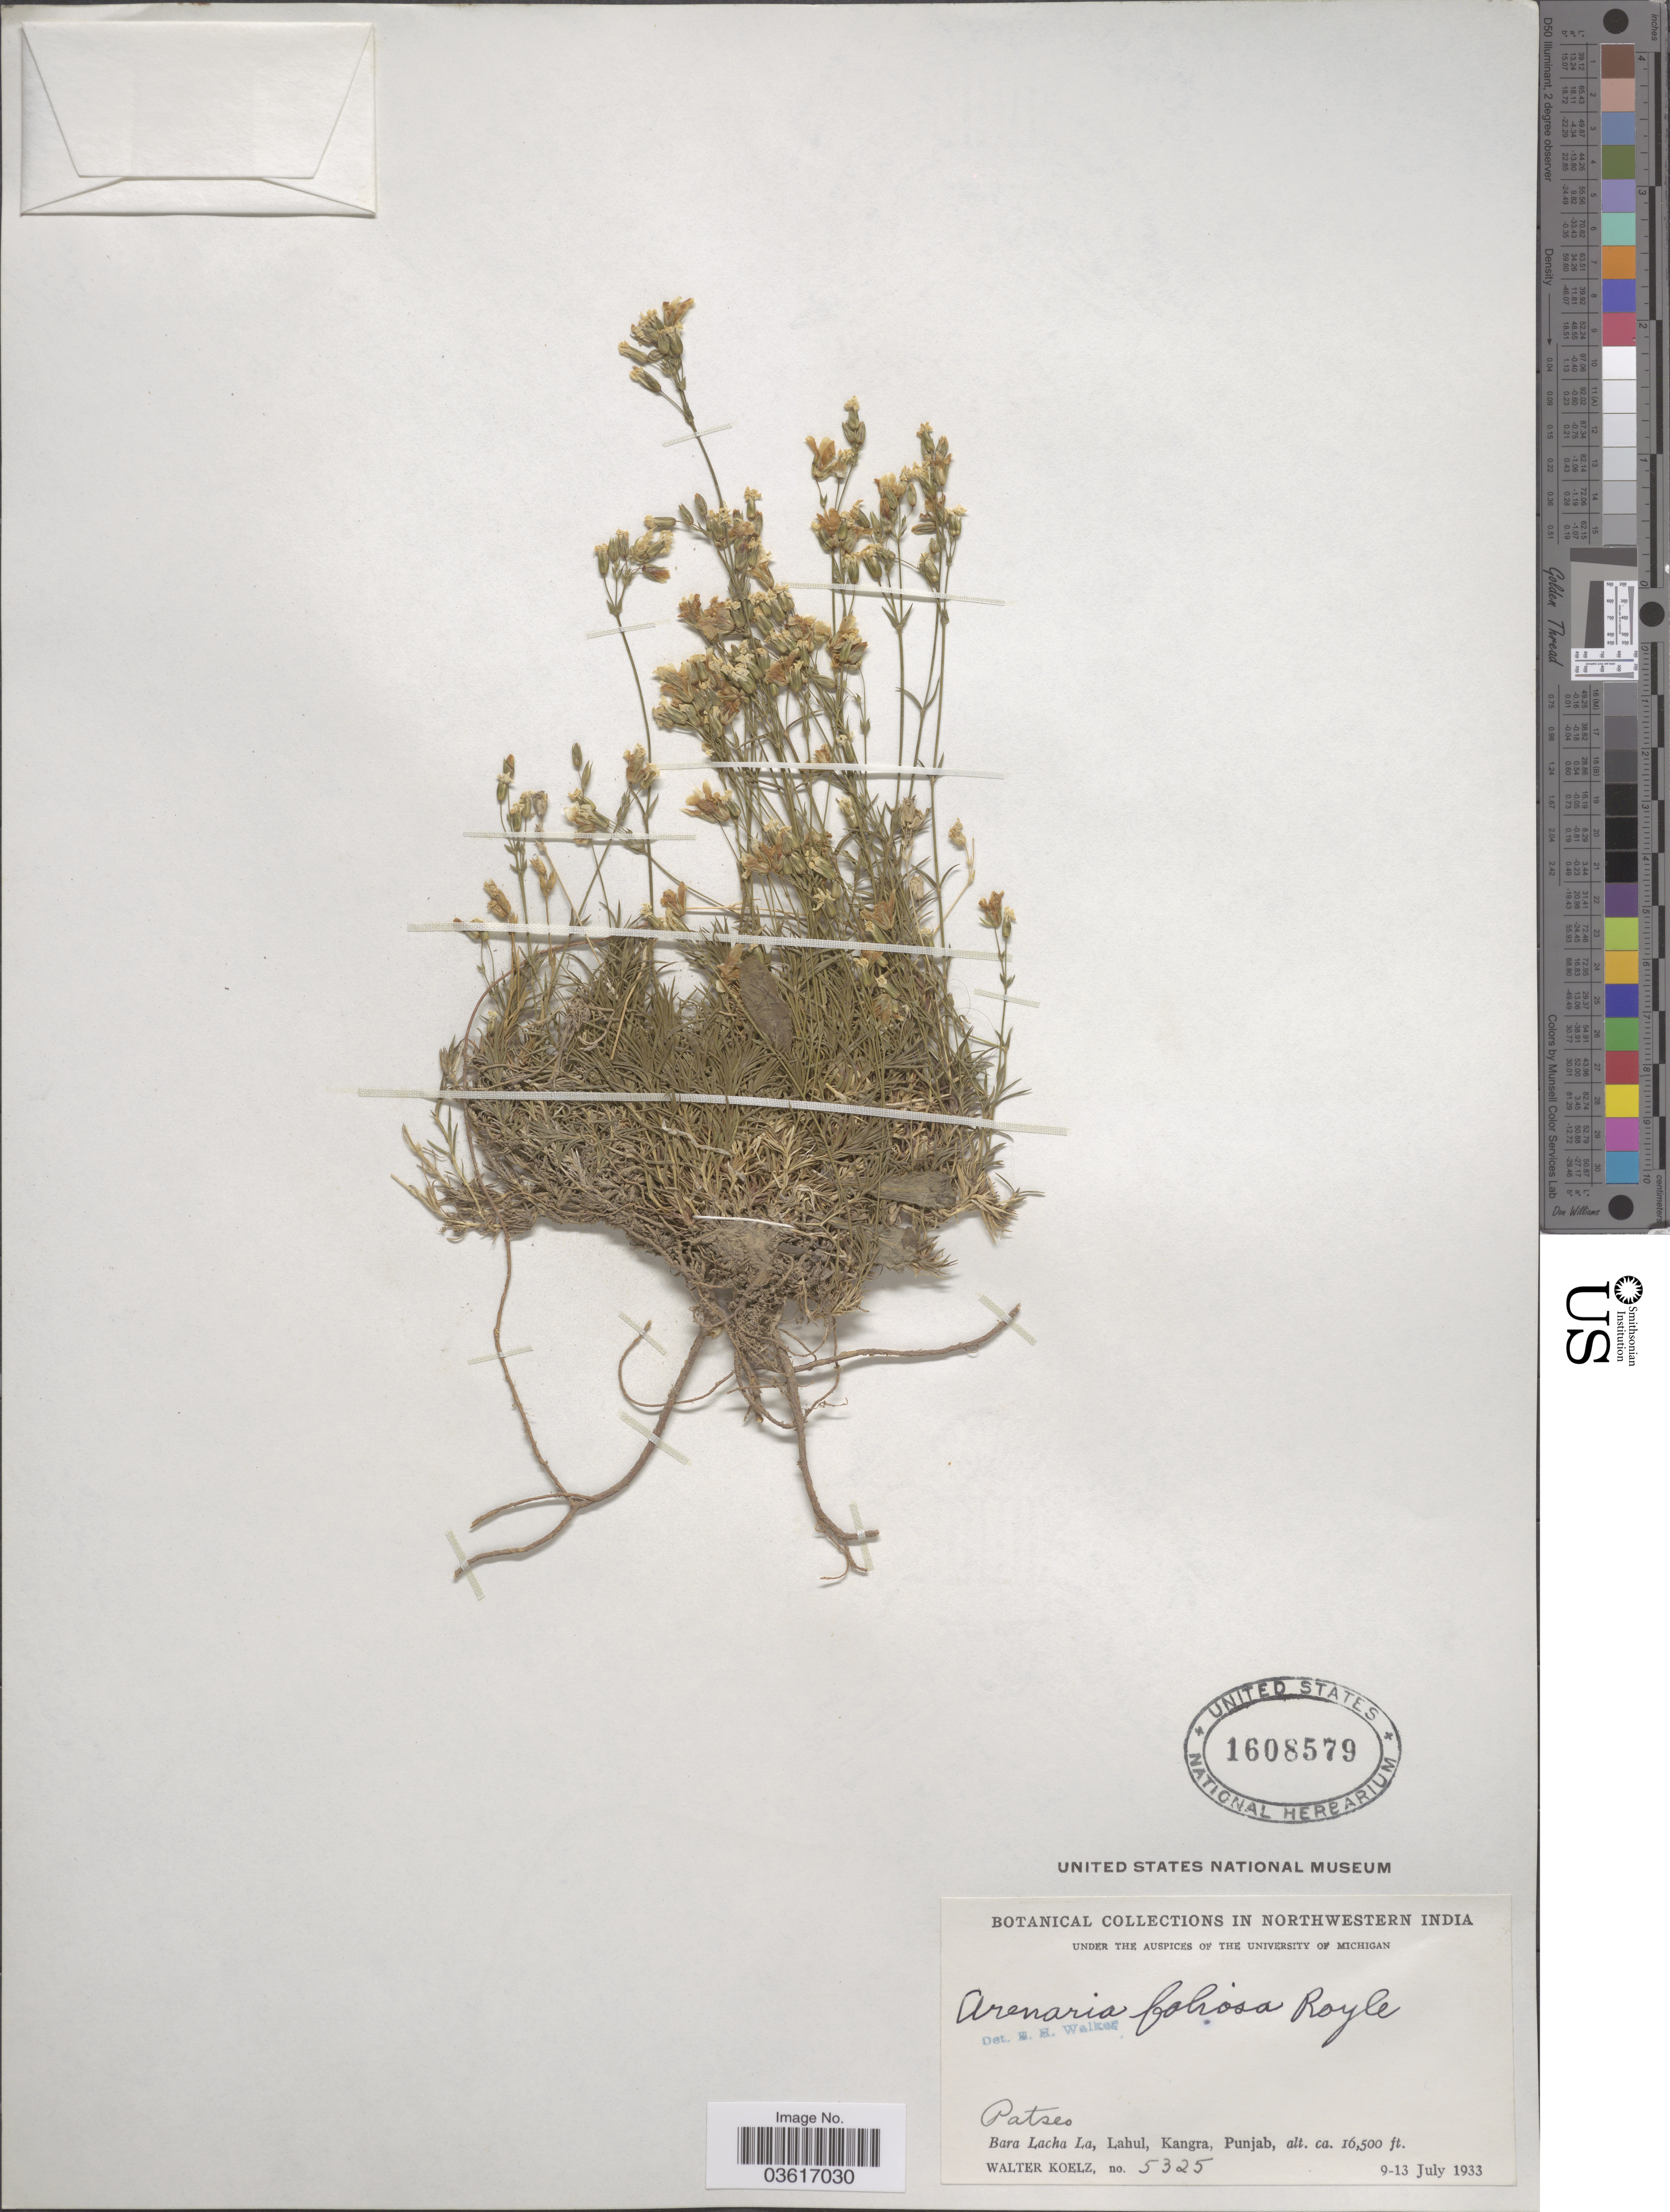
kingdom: Plantae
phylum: Tracheophyta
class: Magnoliopsida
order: Caryophyllales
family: Caryophyllaceae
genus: Minuartia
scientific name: Minuartia foliosa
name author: (Royle ex Edgew. & Hook. f.) R.B. Majumdar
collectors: W. N. Koelz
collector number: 5325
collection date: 1933-07-09/1933-07-13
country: India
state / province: Himachal Pradesh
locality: Northwestern India. Patseo. Bara Lacha La, Lahul, Kangra.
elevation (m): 5029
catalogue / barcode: US 1608579